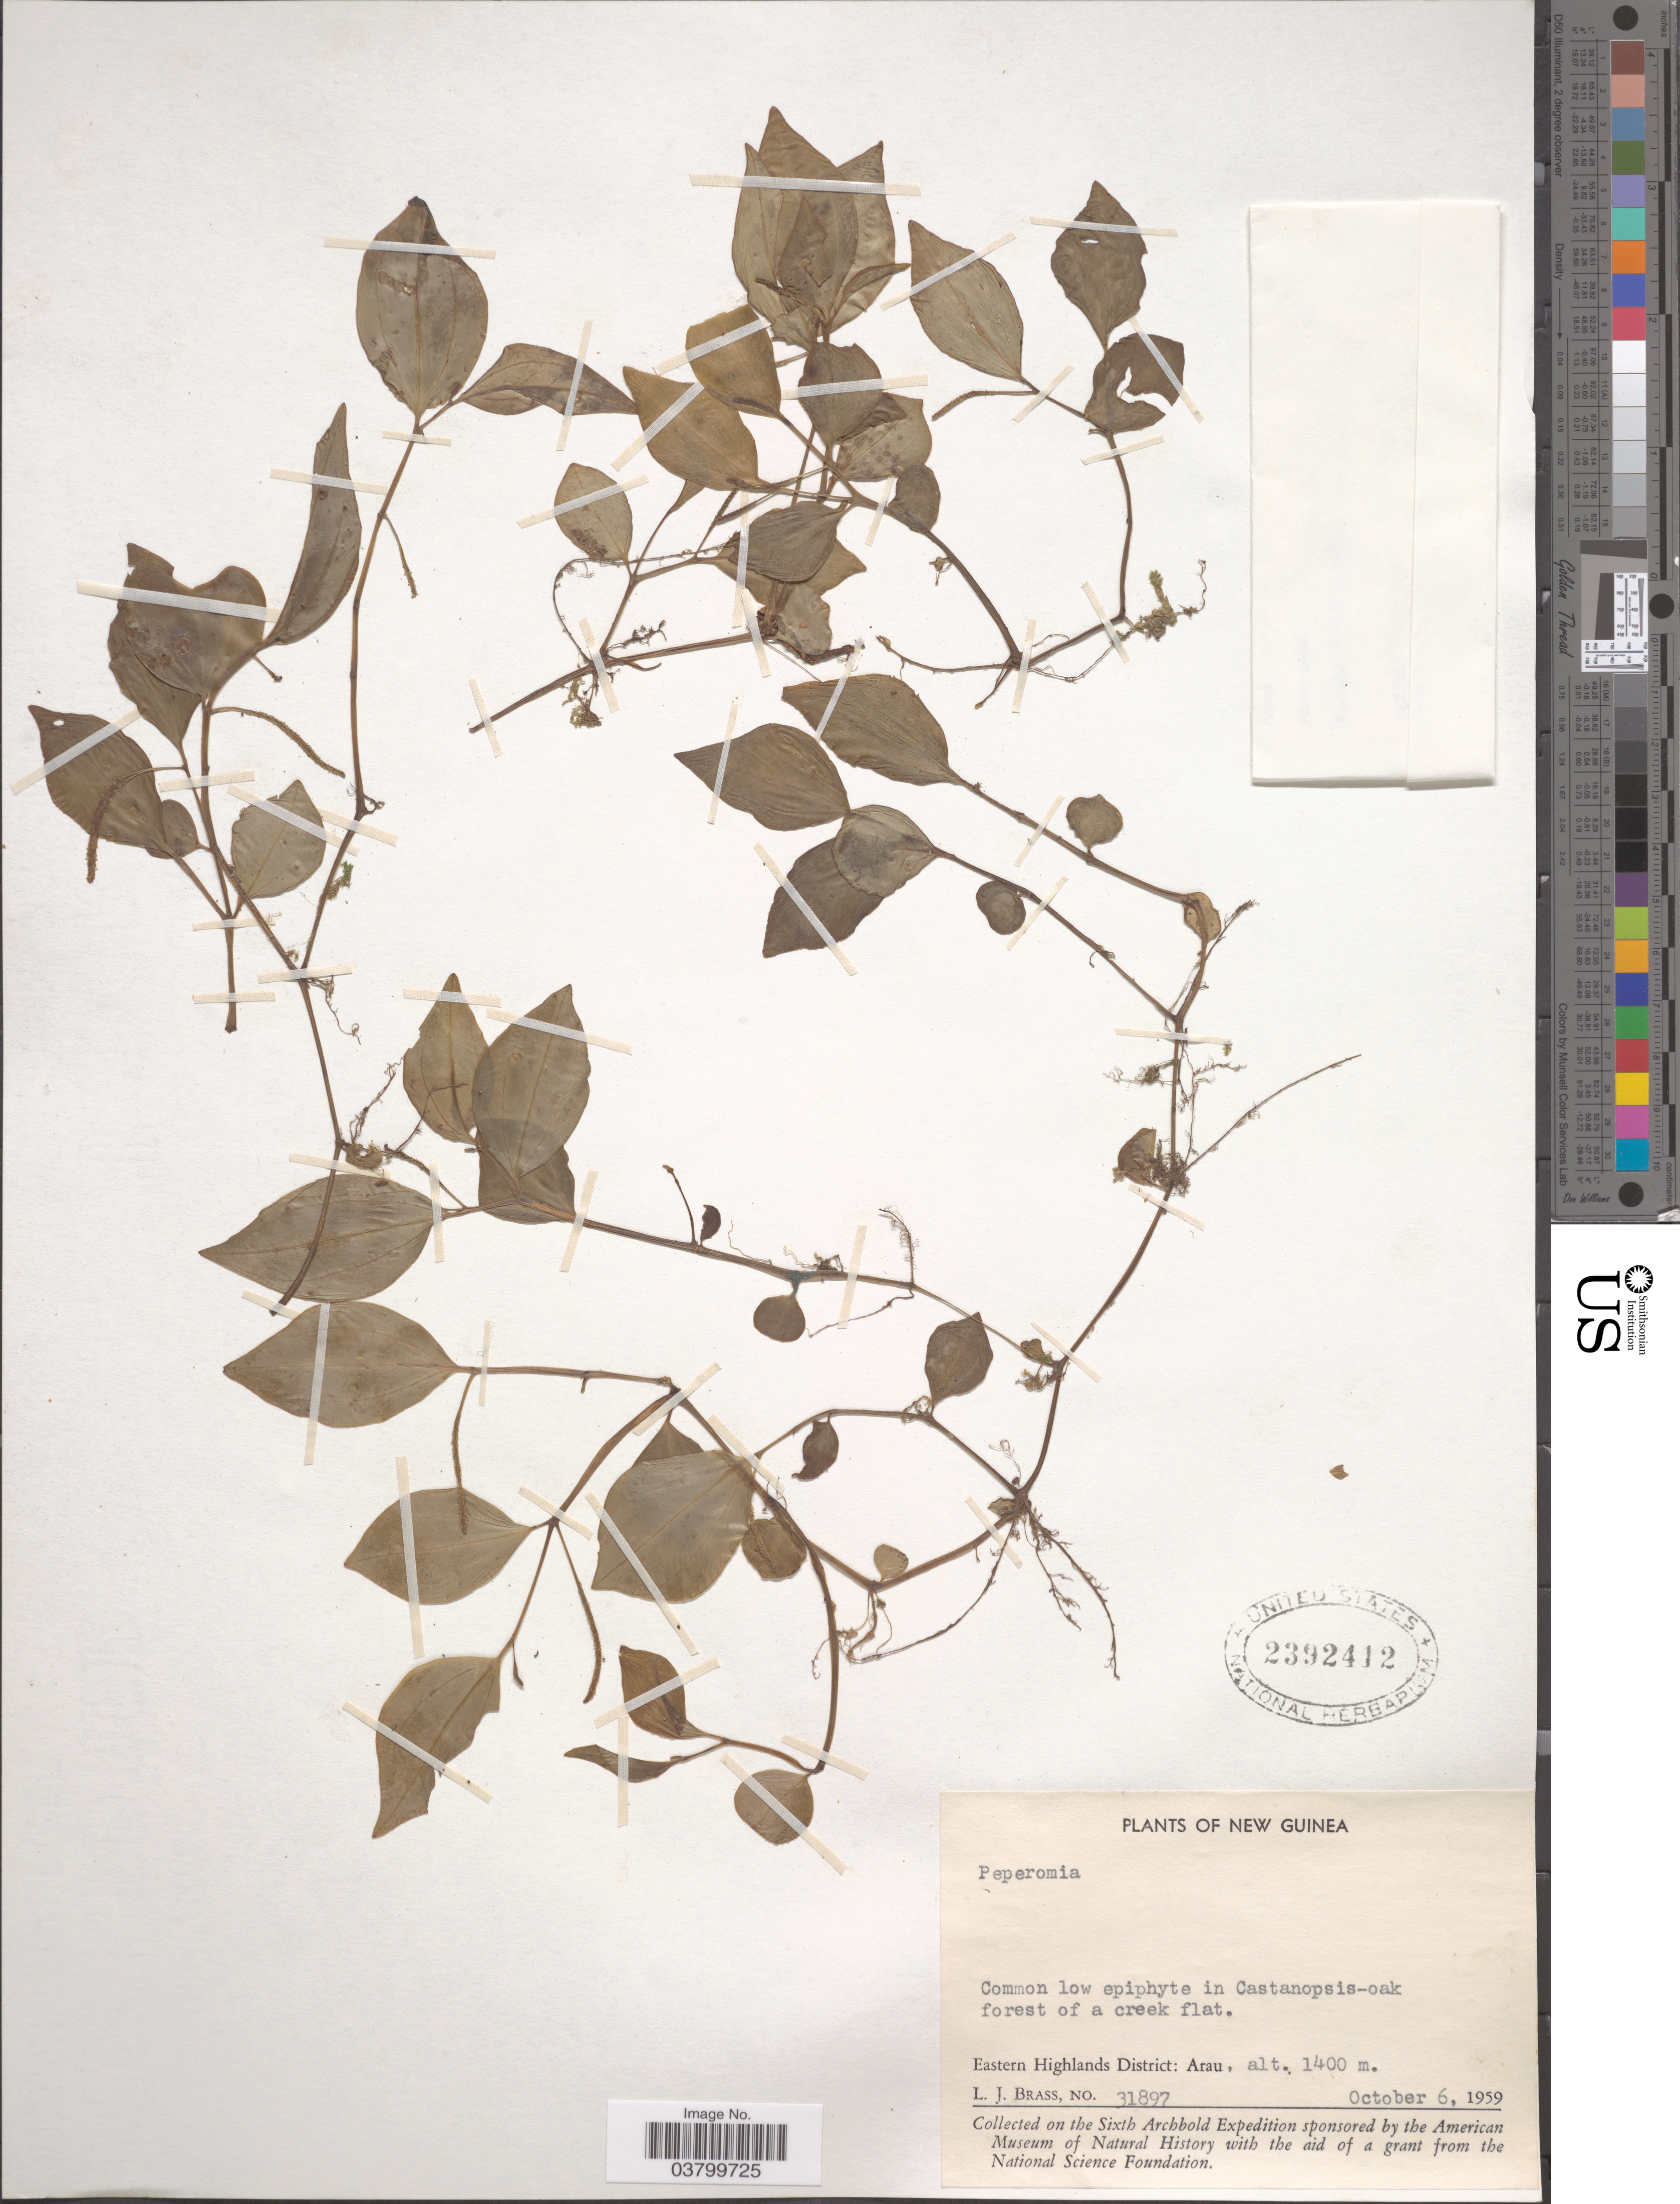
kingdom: Plantae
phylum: Tracheophyta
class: Magnoliopsida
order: Piperales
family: Piperaceae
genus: Peperomia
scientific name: Peperomia sp.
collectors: L. J. Brass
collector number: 31897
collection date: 1959-10-06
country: Papua New Guinea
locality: New Guinea. Eastern Highlands District: Arau.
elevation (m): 1400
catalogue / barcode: US 2392412